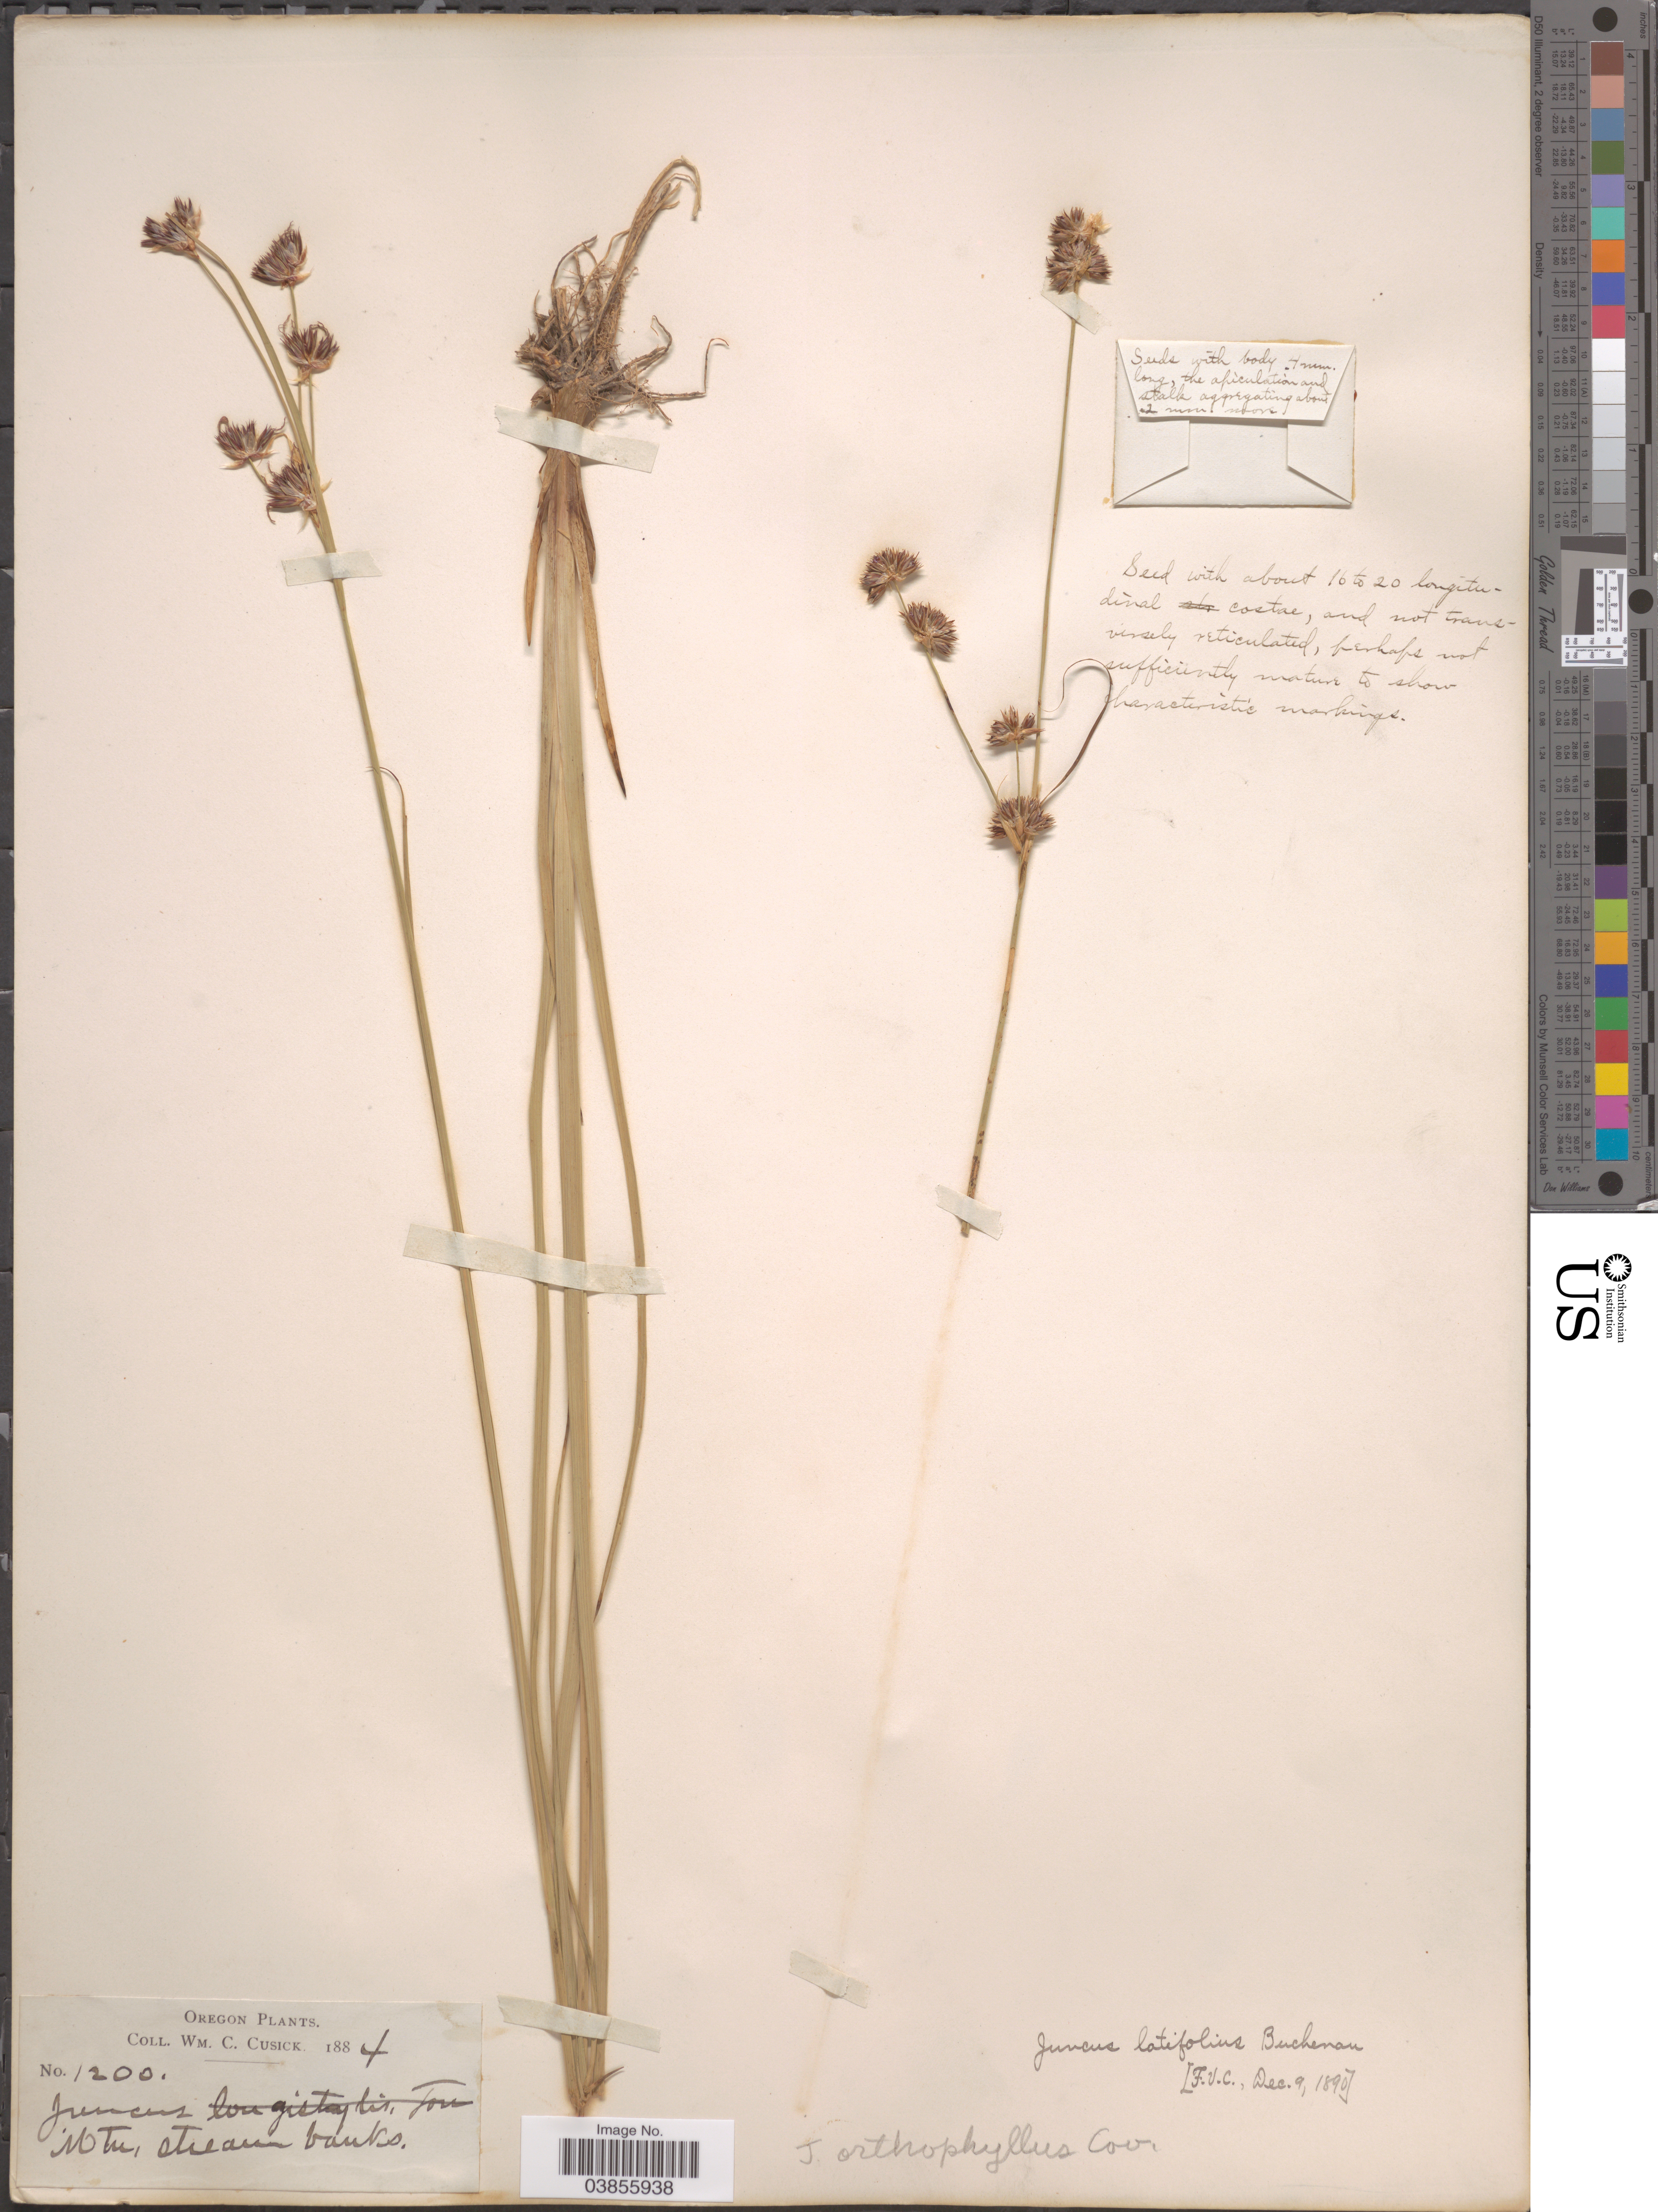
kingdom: Plantae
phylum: Tracheophyta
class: Liliopsida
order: Poales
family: Juncaceae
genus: Juncus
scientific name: Juncus orthophyllus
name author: Coville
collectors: W. C. Cusick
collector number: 1200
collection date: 1884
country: United States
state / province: Oregon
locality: Mtn.